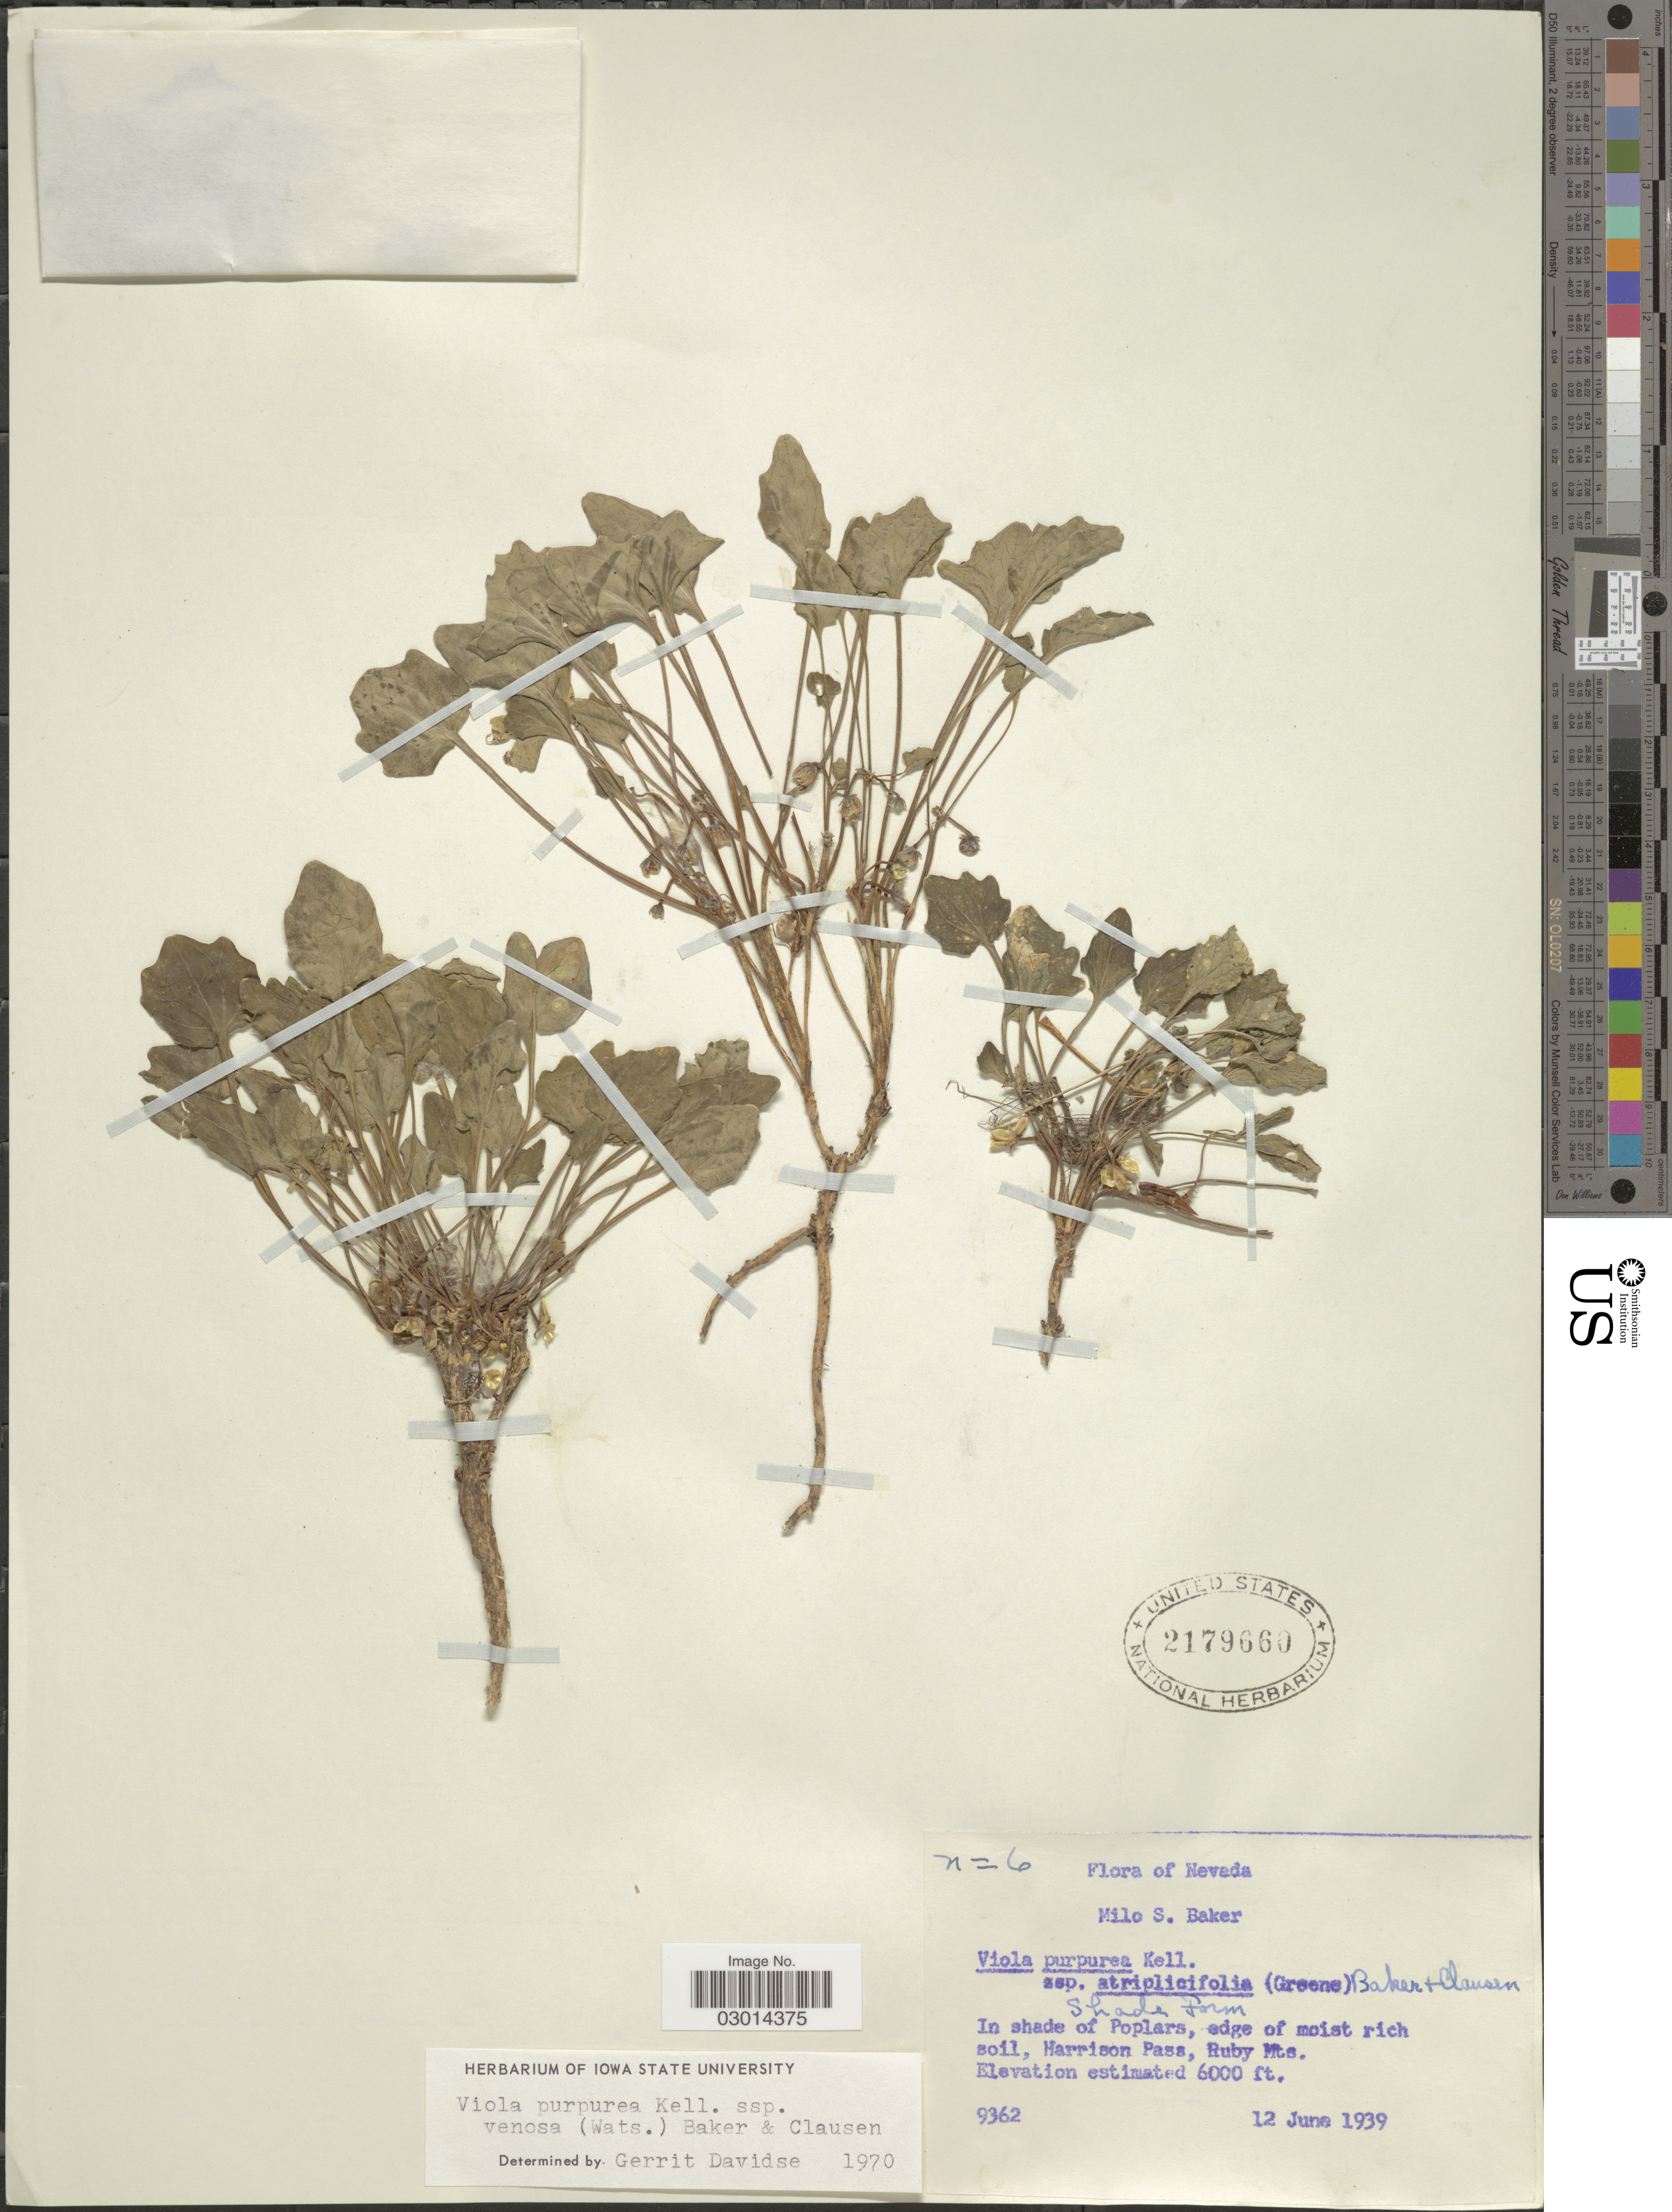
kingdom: Plantae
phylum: Tracheophyta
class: Magnoliopsida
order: Malpighiales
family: Violaceae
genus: Viola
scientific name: Viola purpurea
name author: Kellogg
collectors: M. S. Baker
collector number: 6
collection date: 1939-06-12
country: United States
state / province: Nevada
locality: In shade of Poplars, edge of moist rich soil, Harrison Pass, Ruby Mts.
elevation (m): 1829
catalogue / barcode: US 2179660